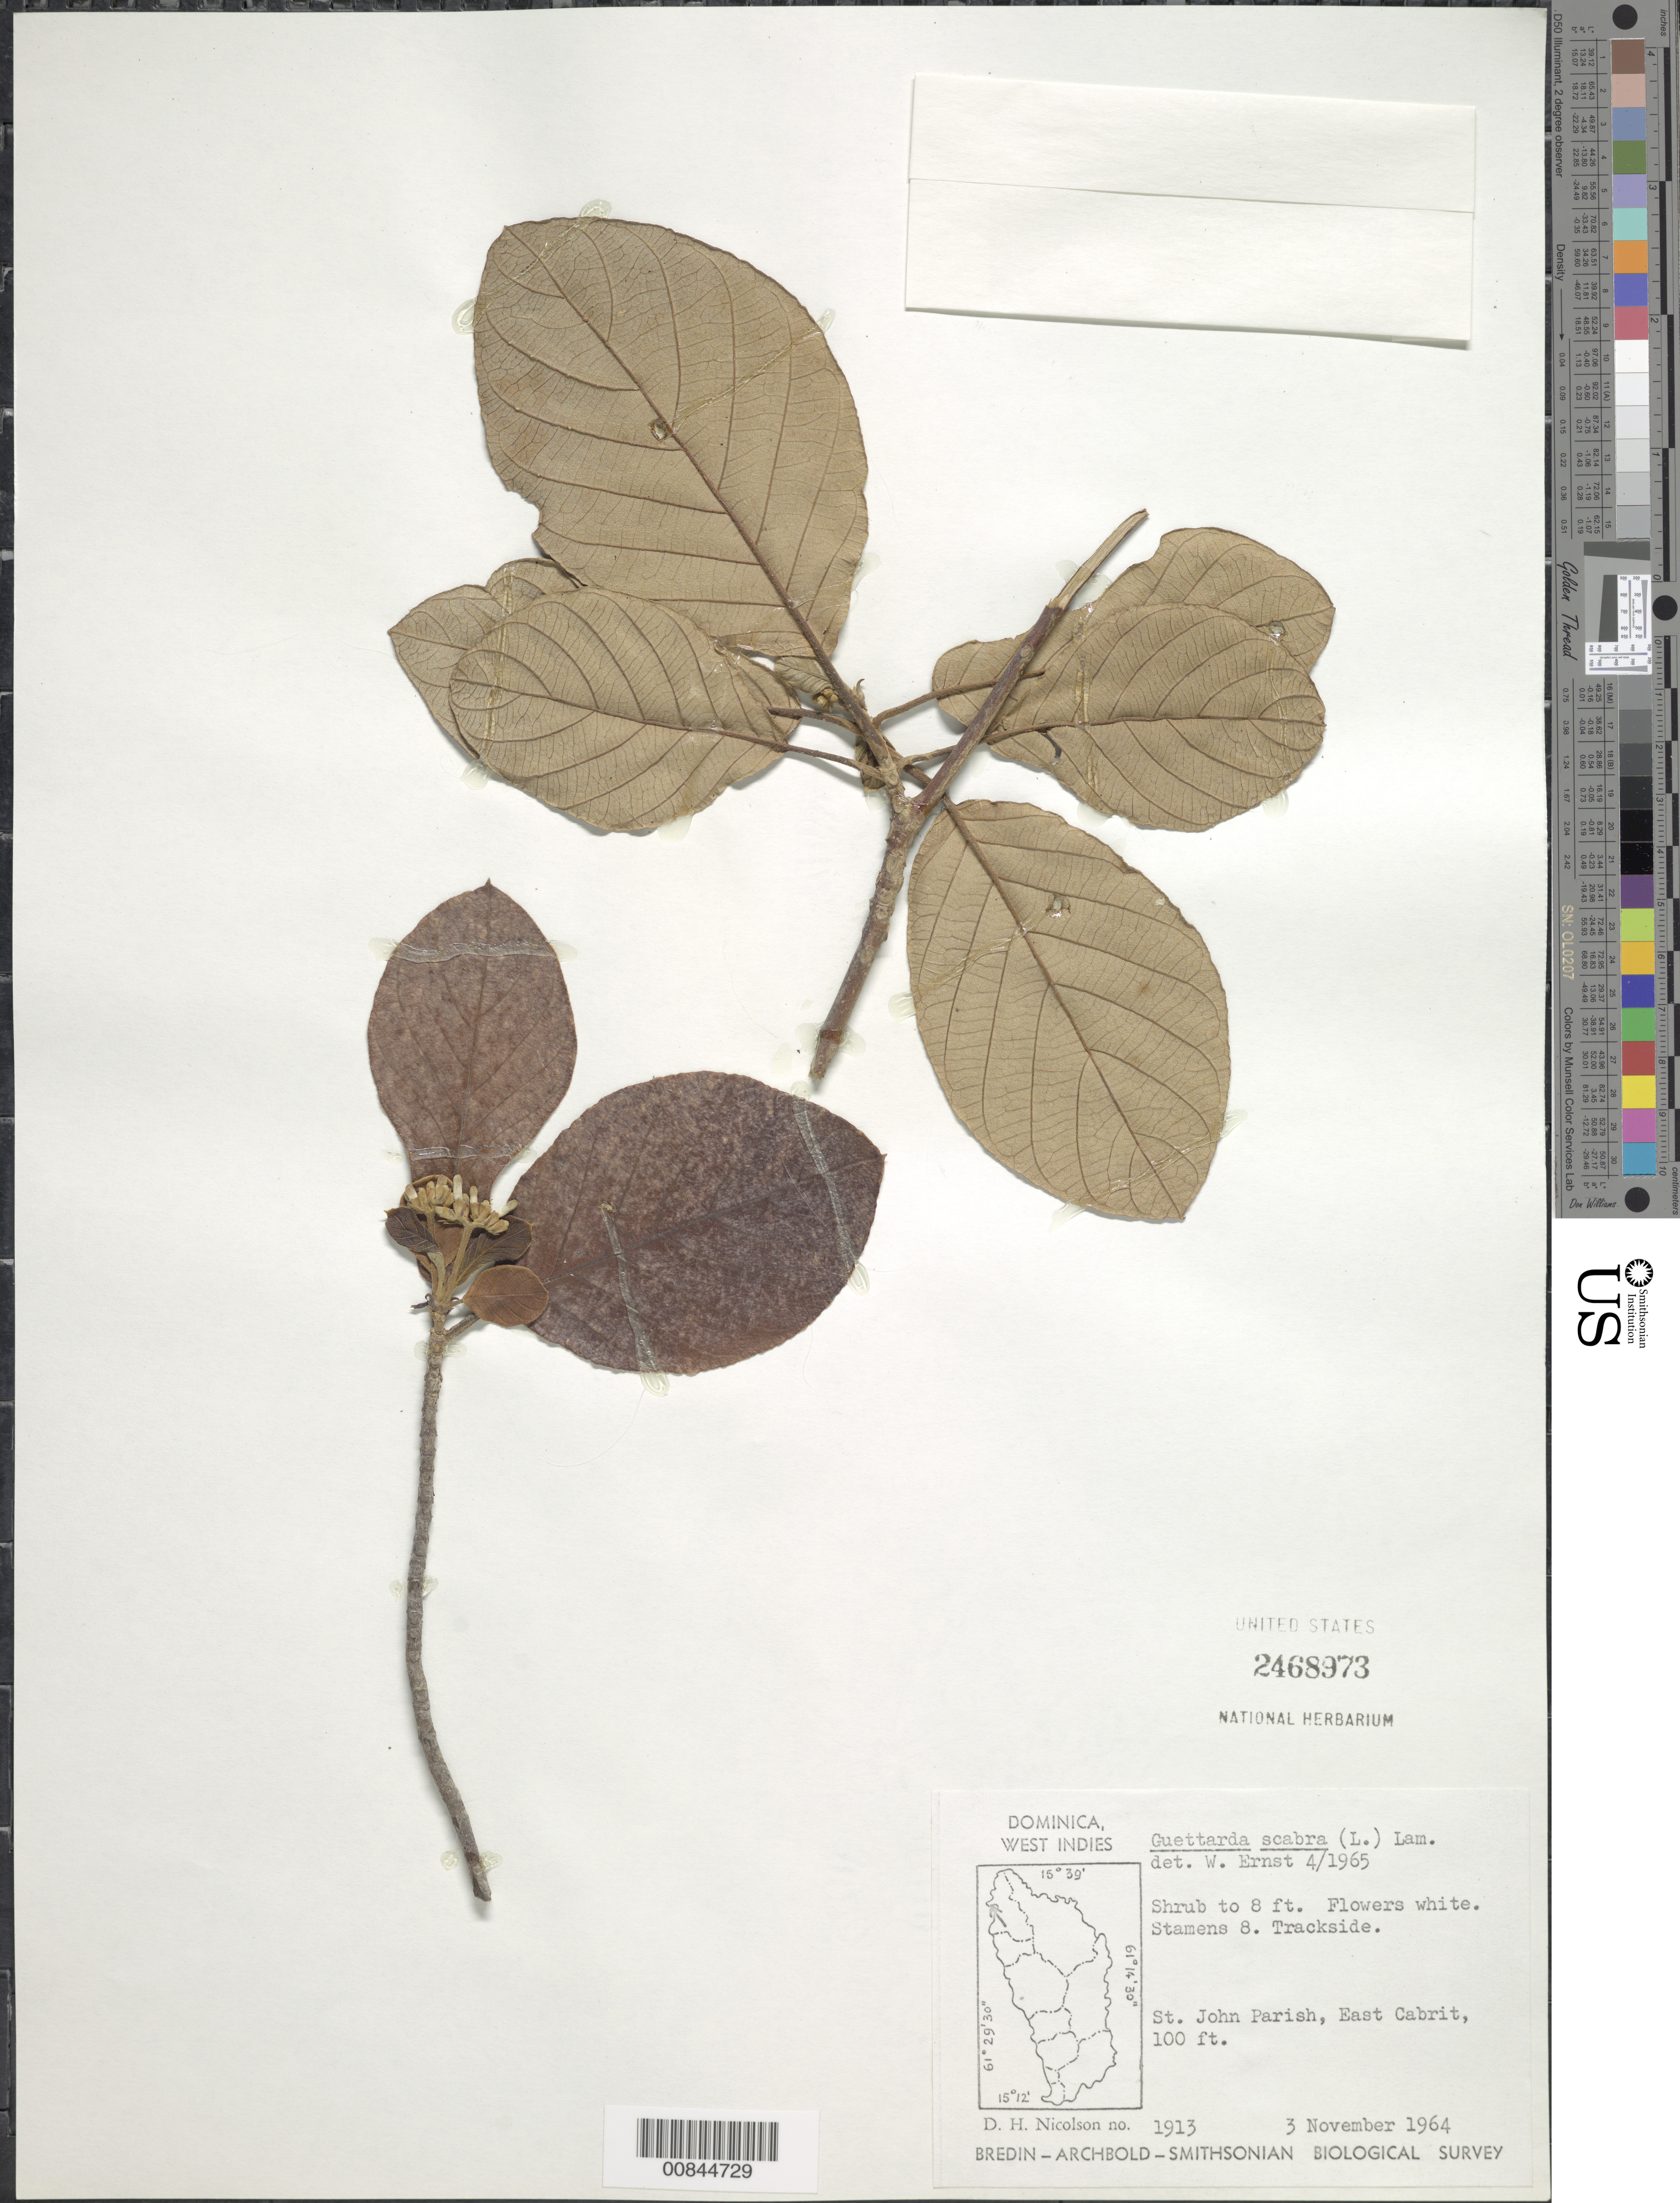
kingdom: Plantae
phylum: Tracheophyta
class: Magnoliopsida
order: Gentianales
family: Rubiaceae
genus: Guettarda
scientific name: Guettarda scabra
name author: (L.) Vent.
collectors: D. H. Nicolson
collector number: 1913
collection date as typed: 03 Nov 1964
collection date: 1964-11-03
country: Dominica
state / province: St. John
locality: East Cabrit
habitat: Trackside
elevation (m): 30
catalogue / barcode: US 2468973